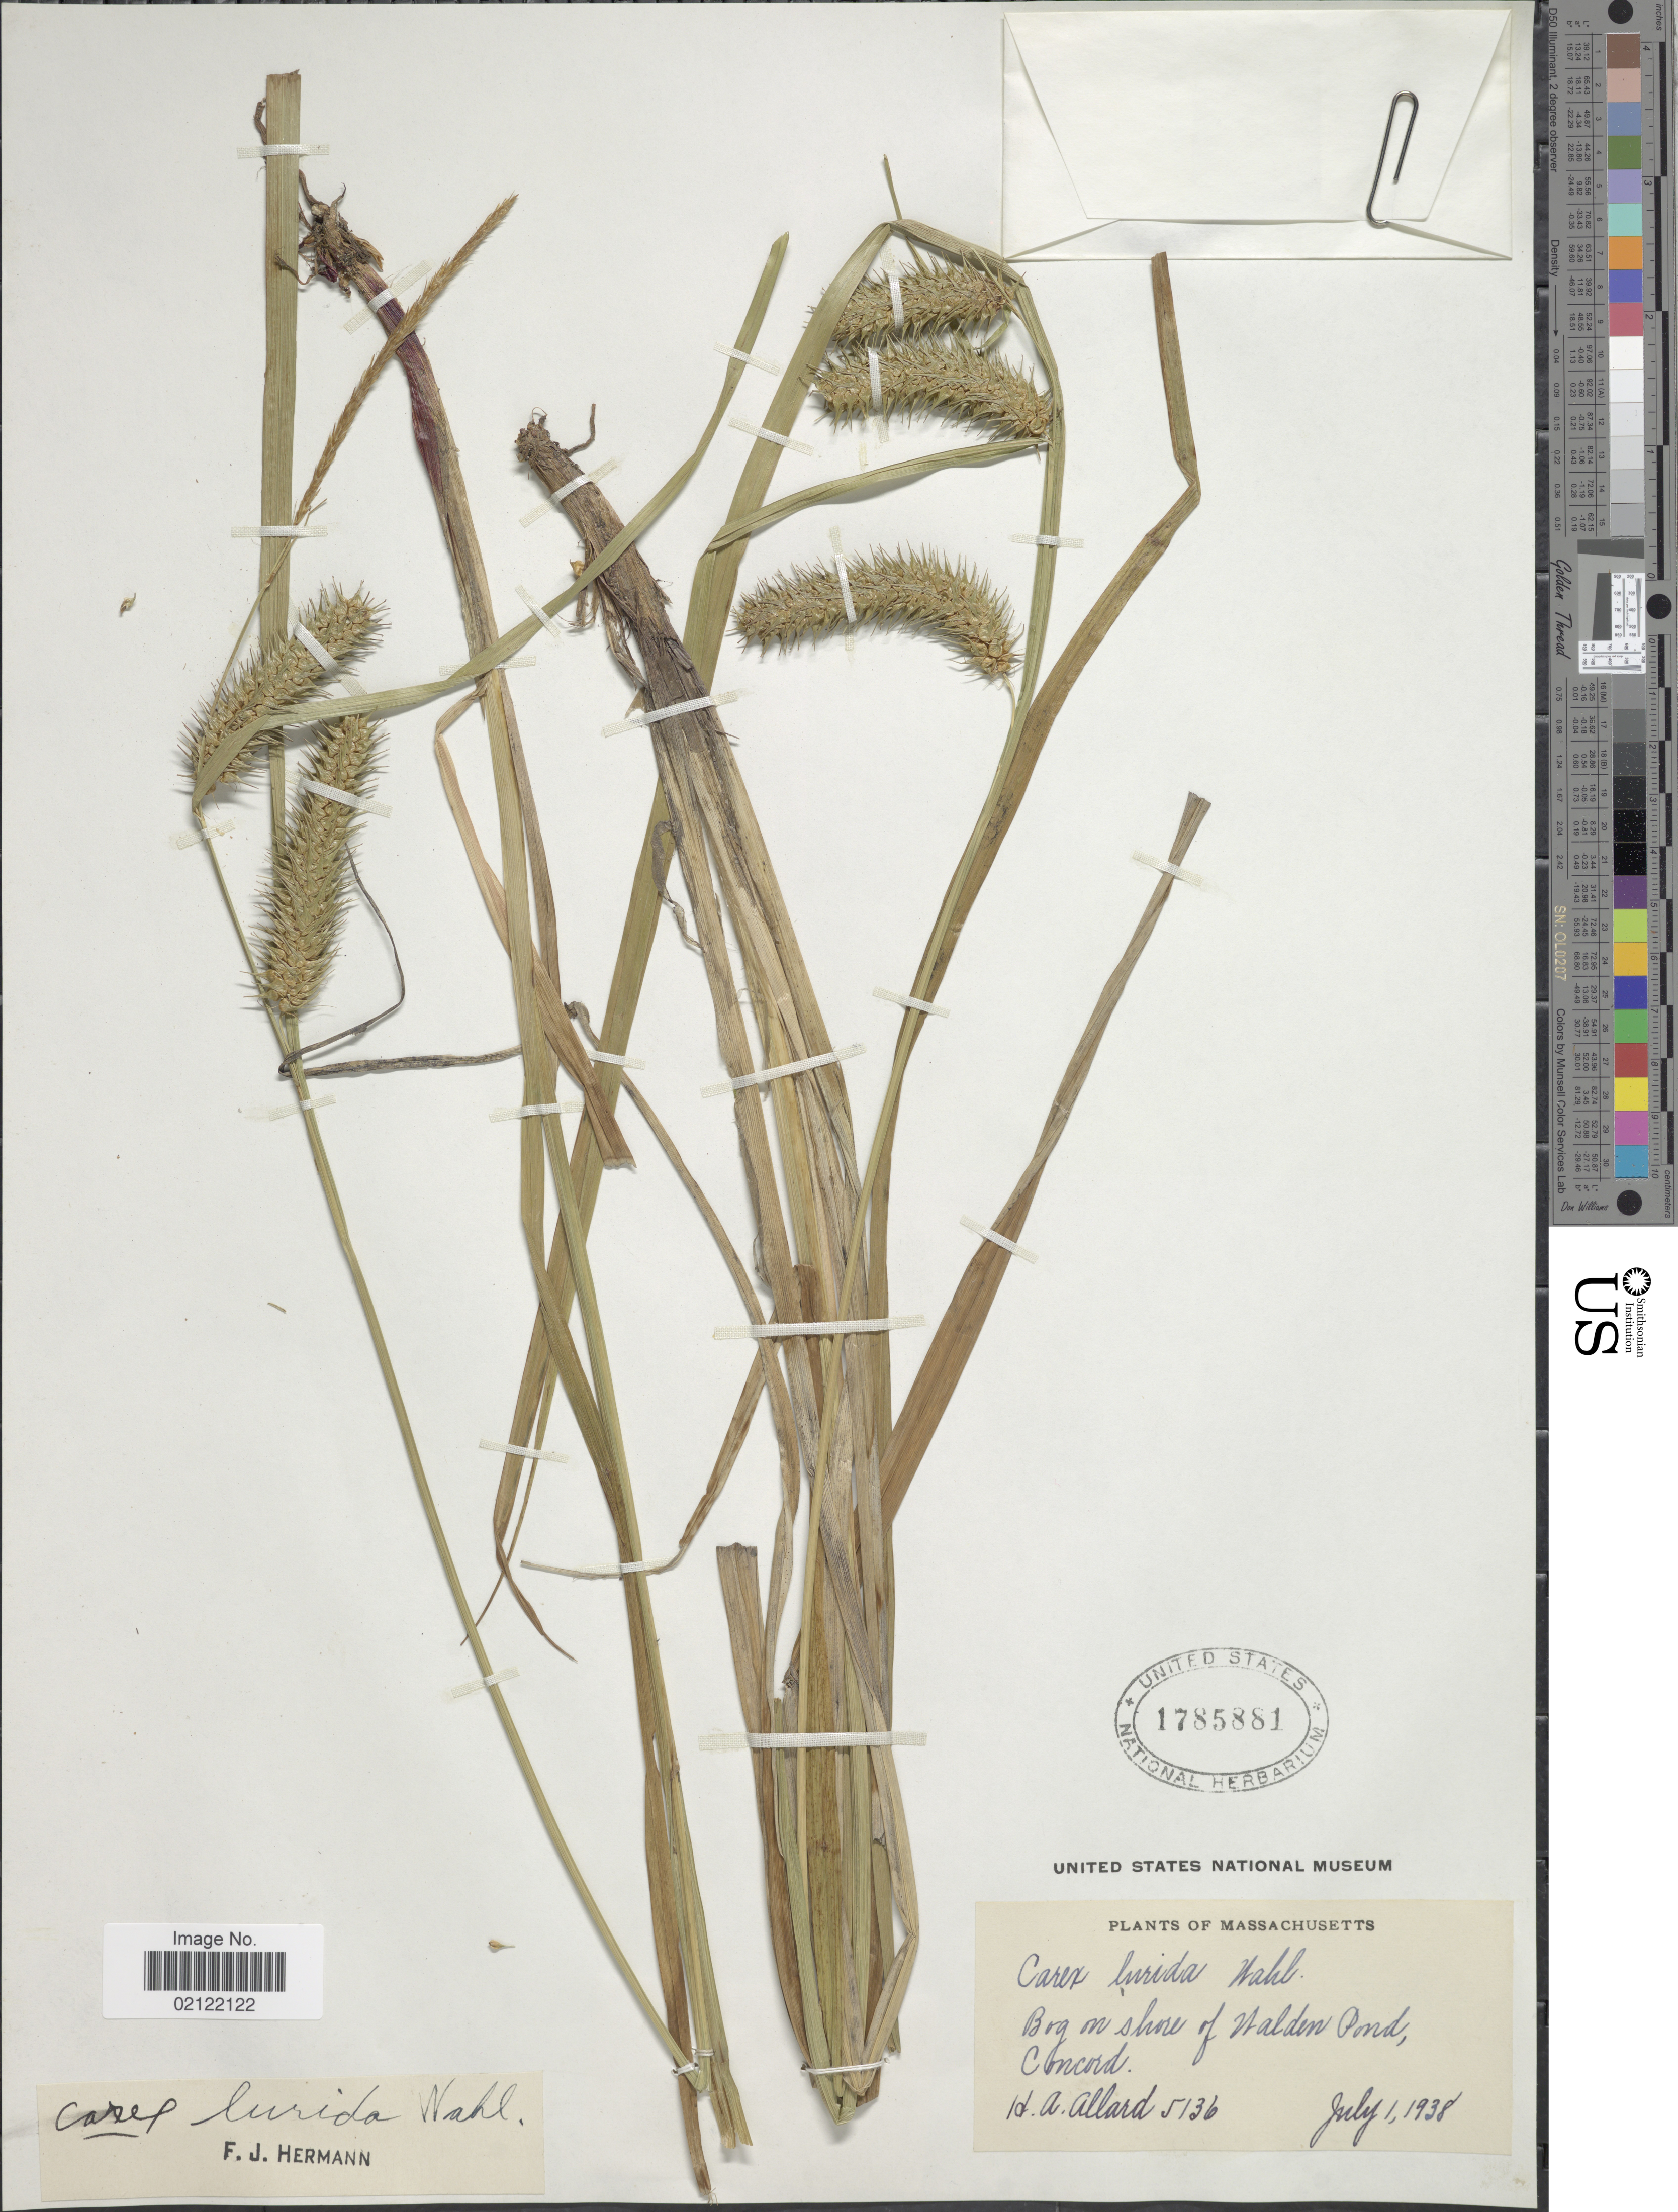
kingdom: Plantae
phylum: Tracheophyta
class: Liliopsida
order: Poales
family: Cyperaceae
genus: Carex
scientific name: Carex lurida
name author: Wahlenb.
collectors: H. A. Allard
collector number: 5136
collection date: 1938-07-01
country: United States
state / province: Massachusetts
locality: Bog on shore of Walden Pond, Concord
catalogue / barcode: US 1785881